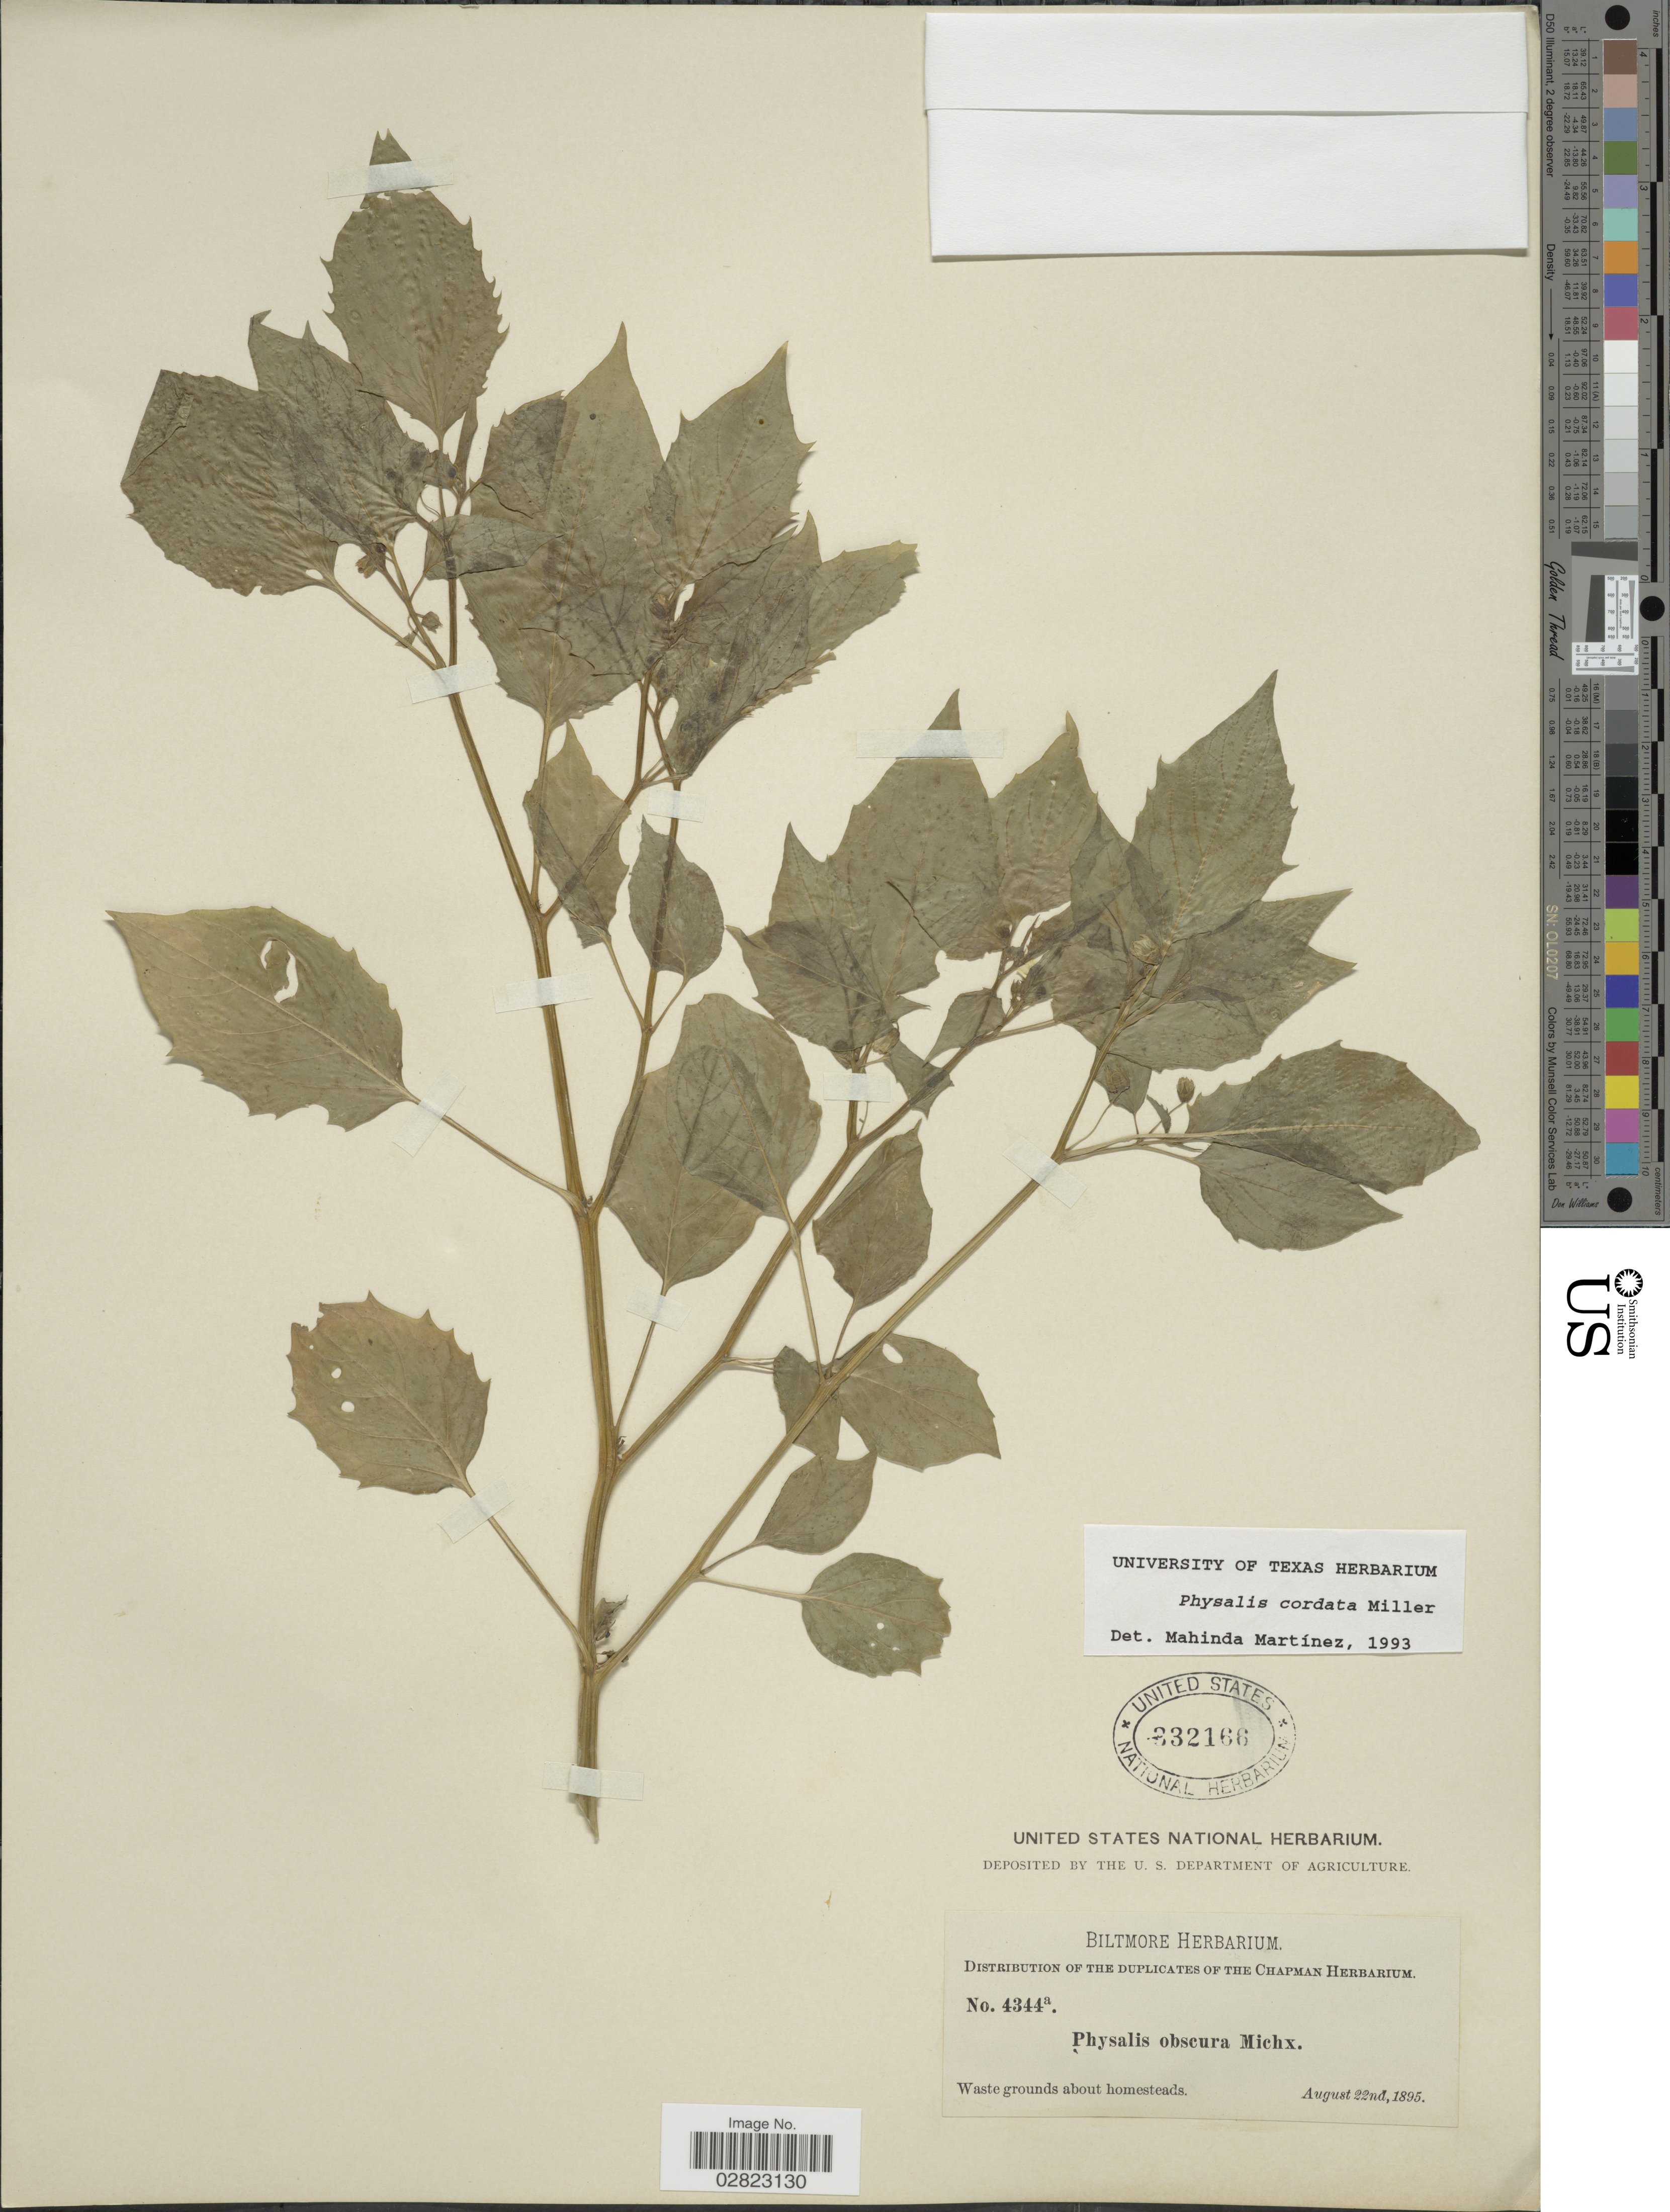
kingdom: Plantae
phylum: Tracheophyta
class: Magnoliopsida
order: Solanales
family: Solanaceae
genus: Physalis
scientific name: Physalis cordata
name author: Mill.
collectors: ex herb. Biltmore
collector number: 4344a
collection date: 1895-08-22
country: United States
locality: Waste grounds about homesteads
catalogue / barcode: US 332166